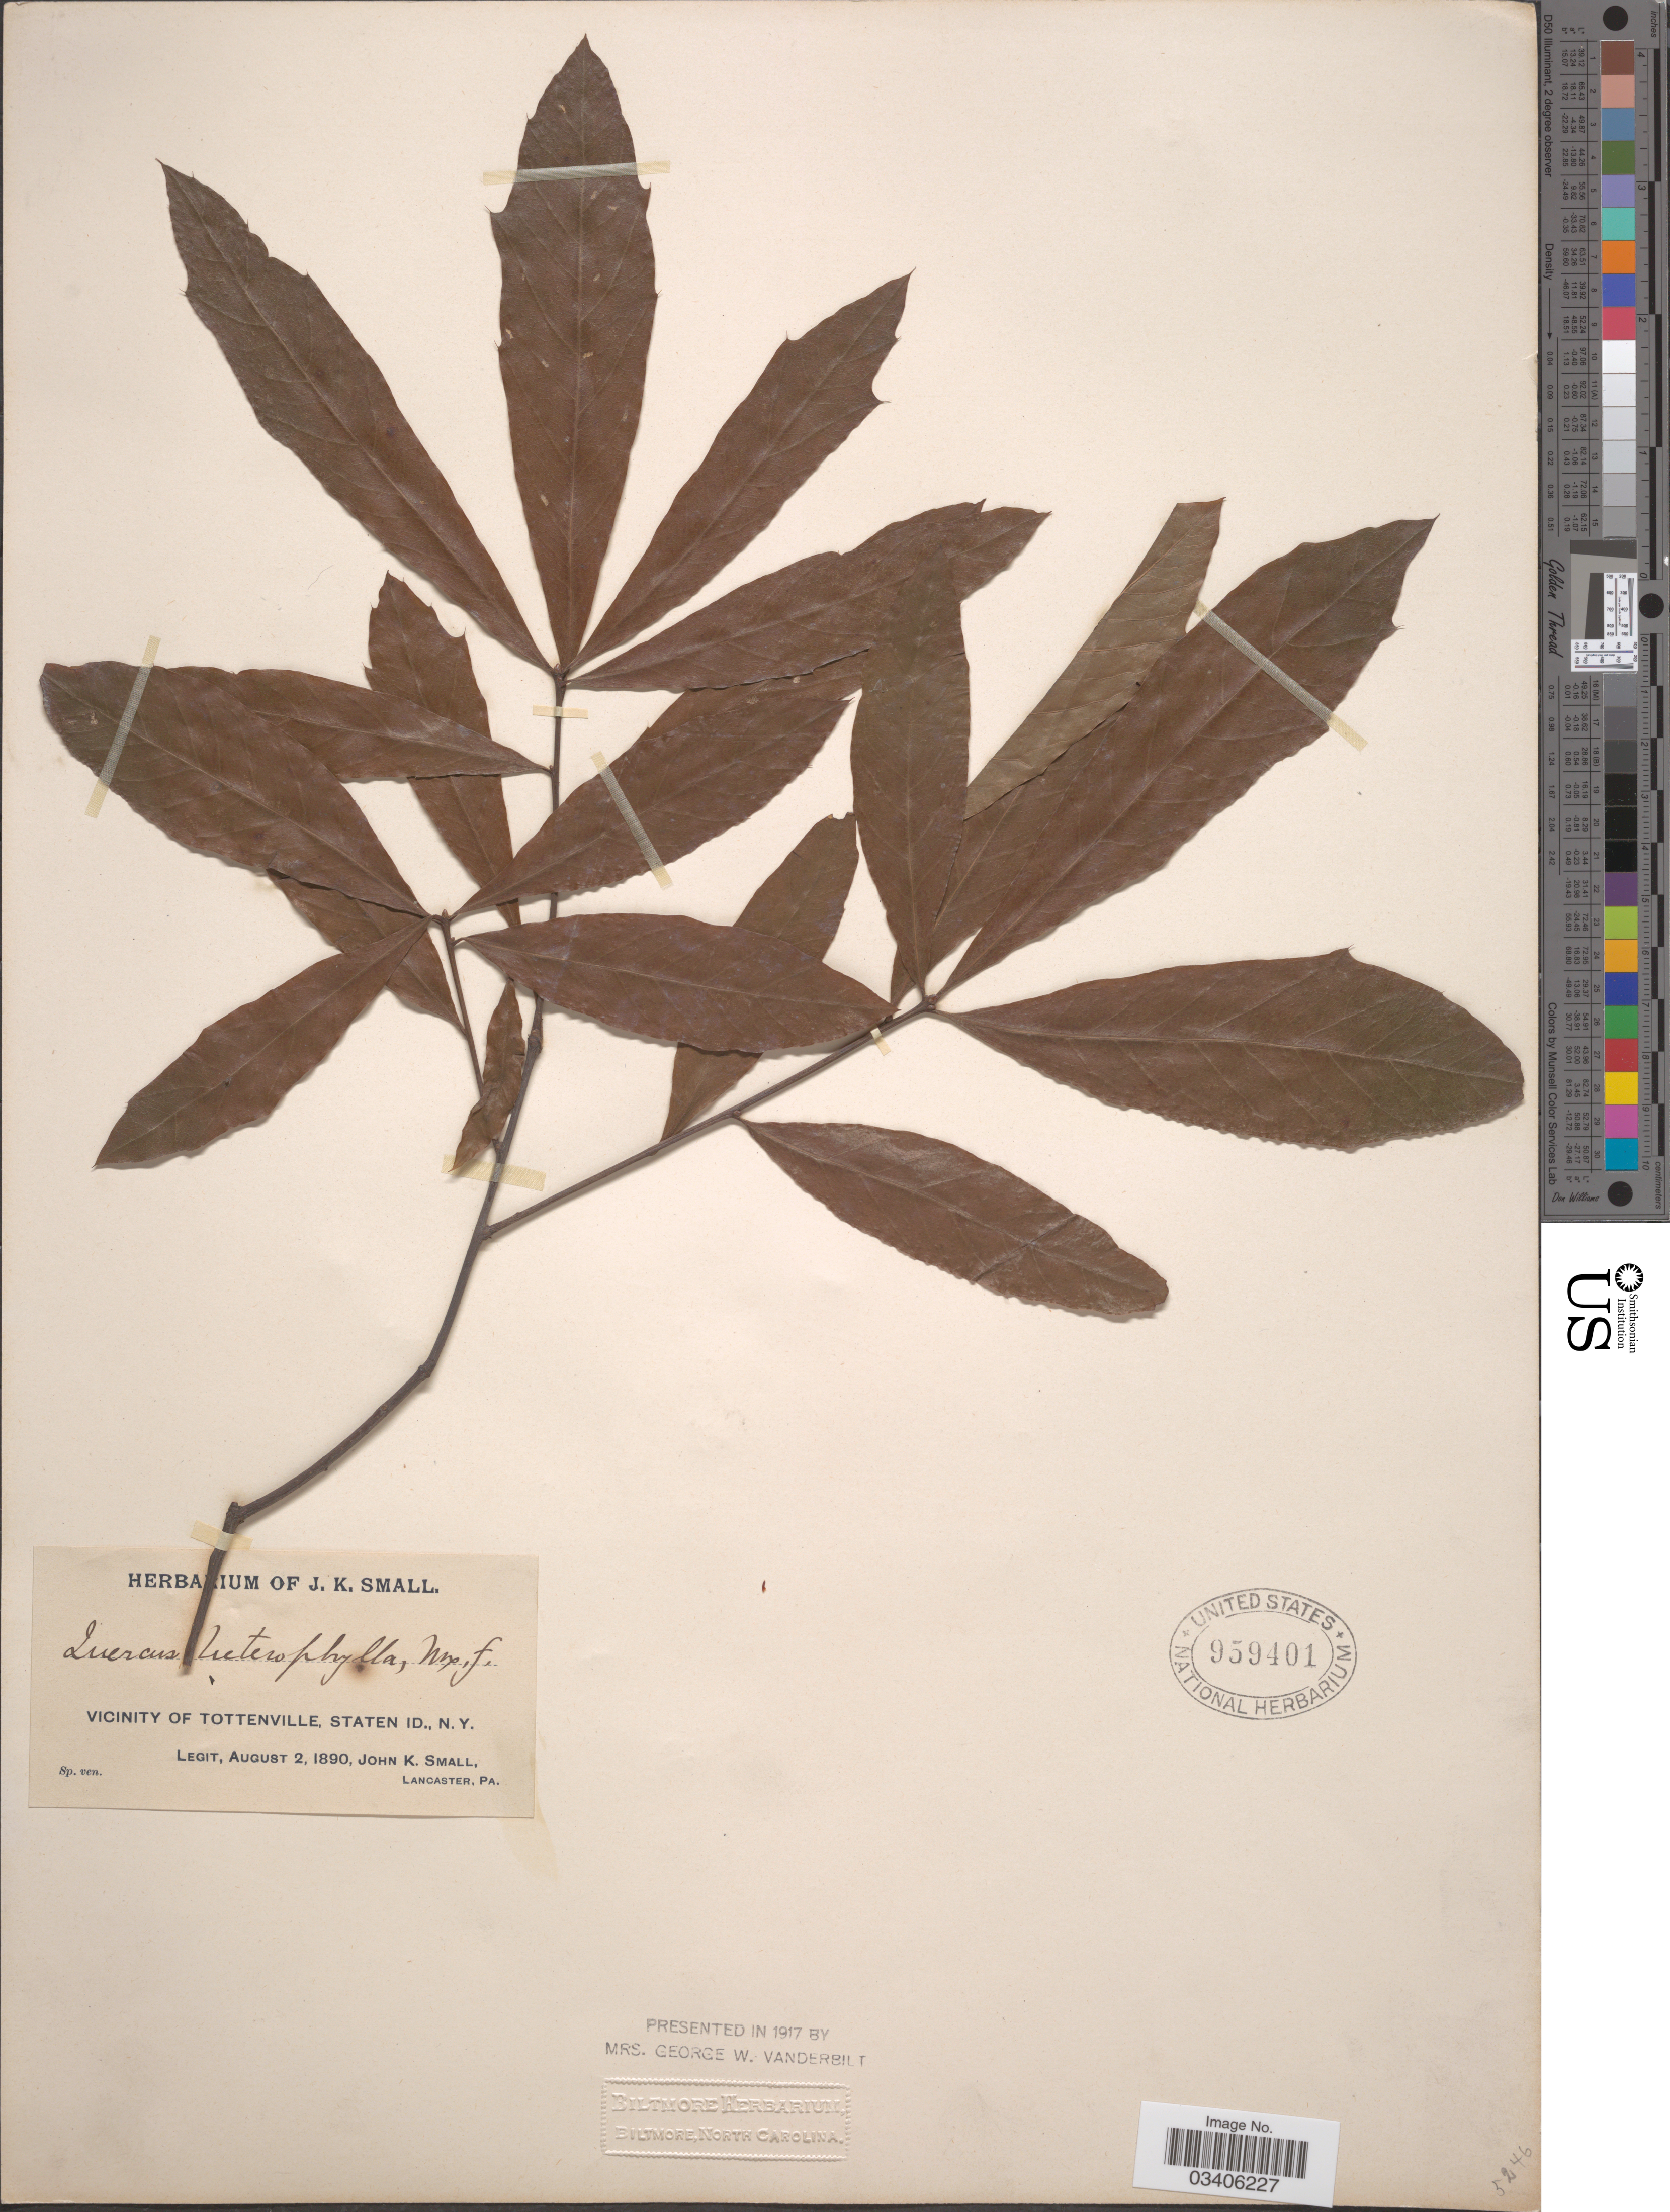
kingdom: Plantae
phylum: Tracheophyta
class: Magnoliopsida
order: Fagales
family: Fagaceae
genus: Quercus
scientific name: Quercus x heterophylla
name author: Michx.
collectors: J. K. Small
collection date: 1890-08-02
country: United States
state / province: New York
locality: Vicinity of Tottenville, Staten Id.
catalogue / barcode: US 959401